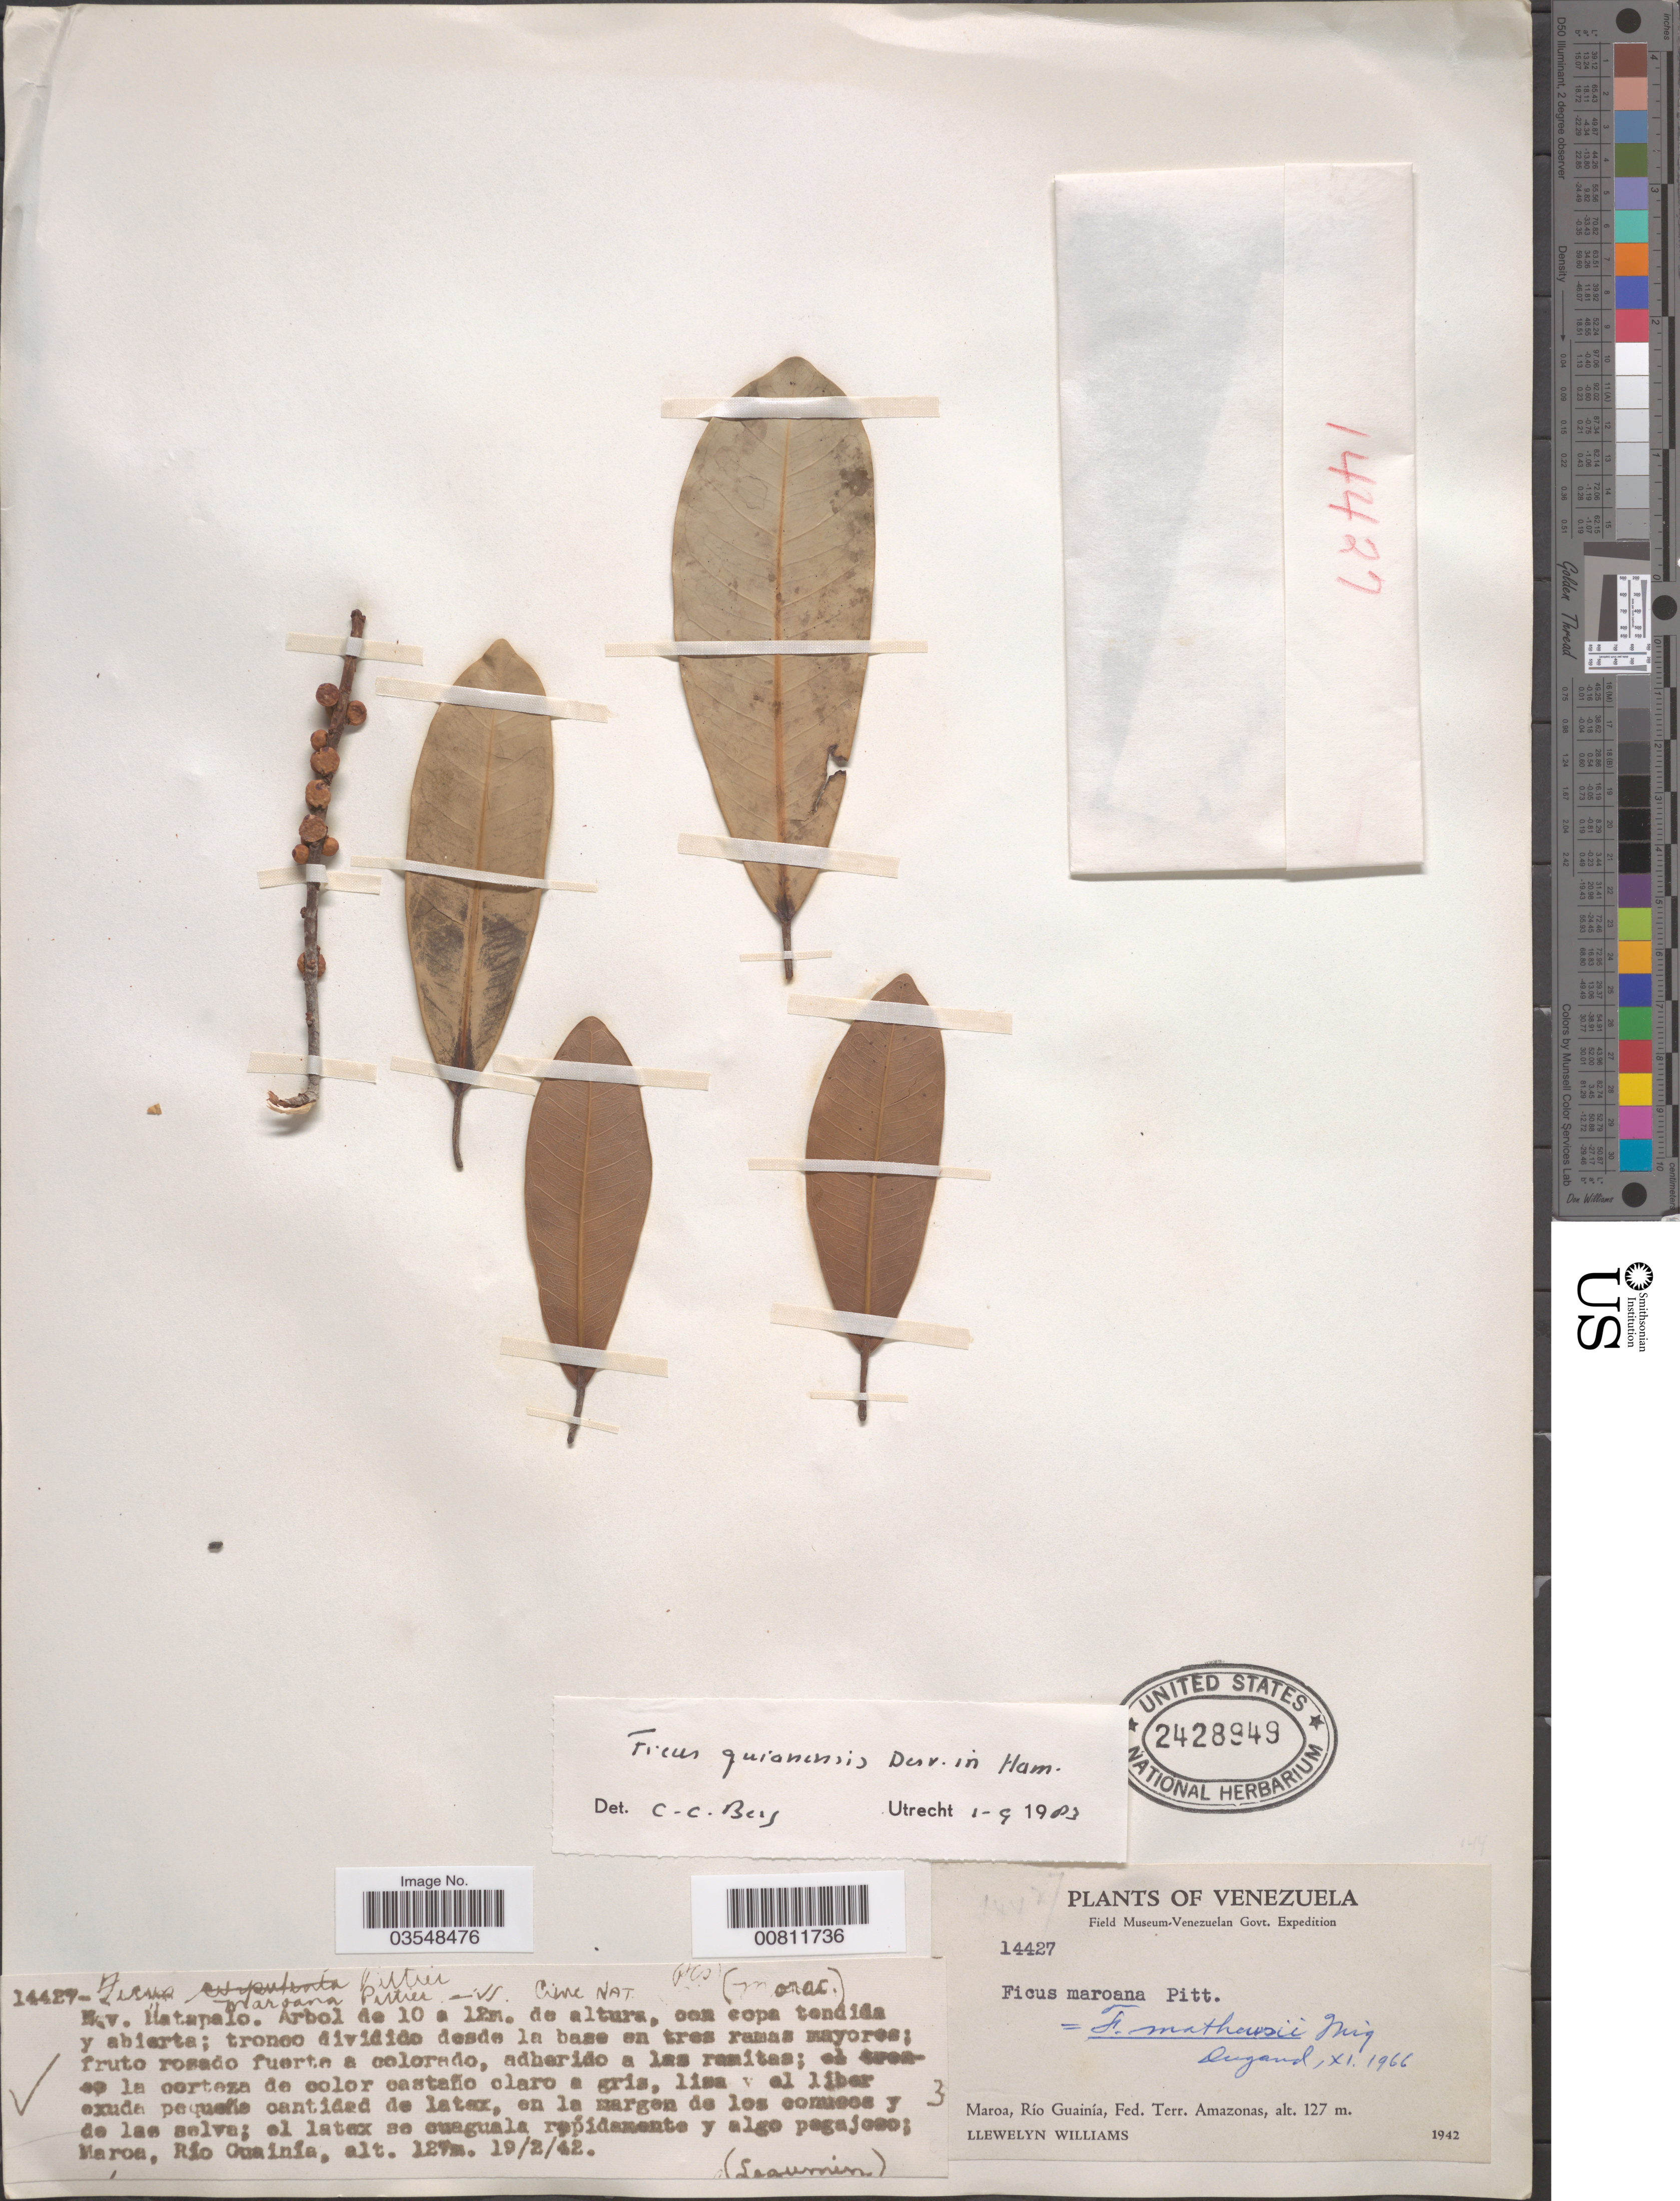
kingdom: Plantae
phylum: Tracheophyta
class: Magnoliopsida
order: Rosales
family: Moraceae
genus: Ficus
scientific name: Ficus guianensis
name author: Desv. ex Ham.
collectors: Ll. Williams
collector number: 14427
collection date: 1942-02-19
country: Venezuela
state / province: Amazonas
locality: Maroa, Río Guainía, Fed. Terr. Amazonas.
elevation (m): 127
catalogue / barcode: US 2428949